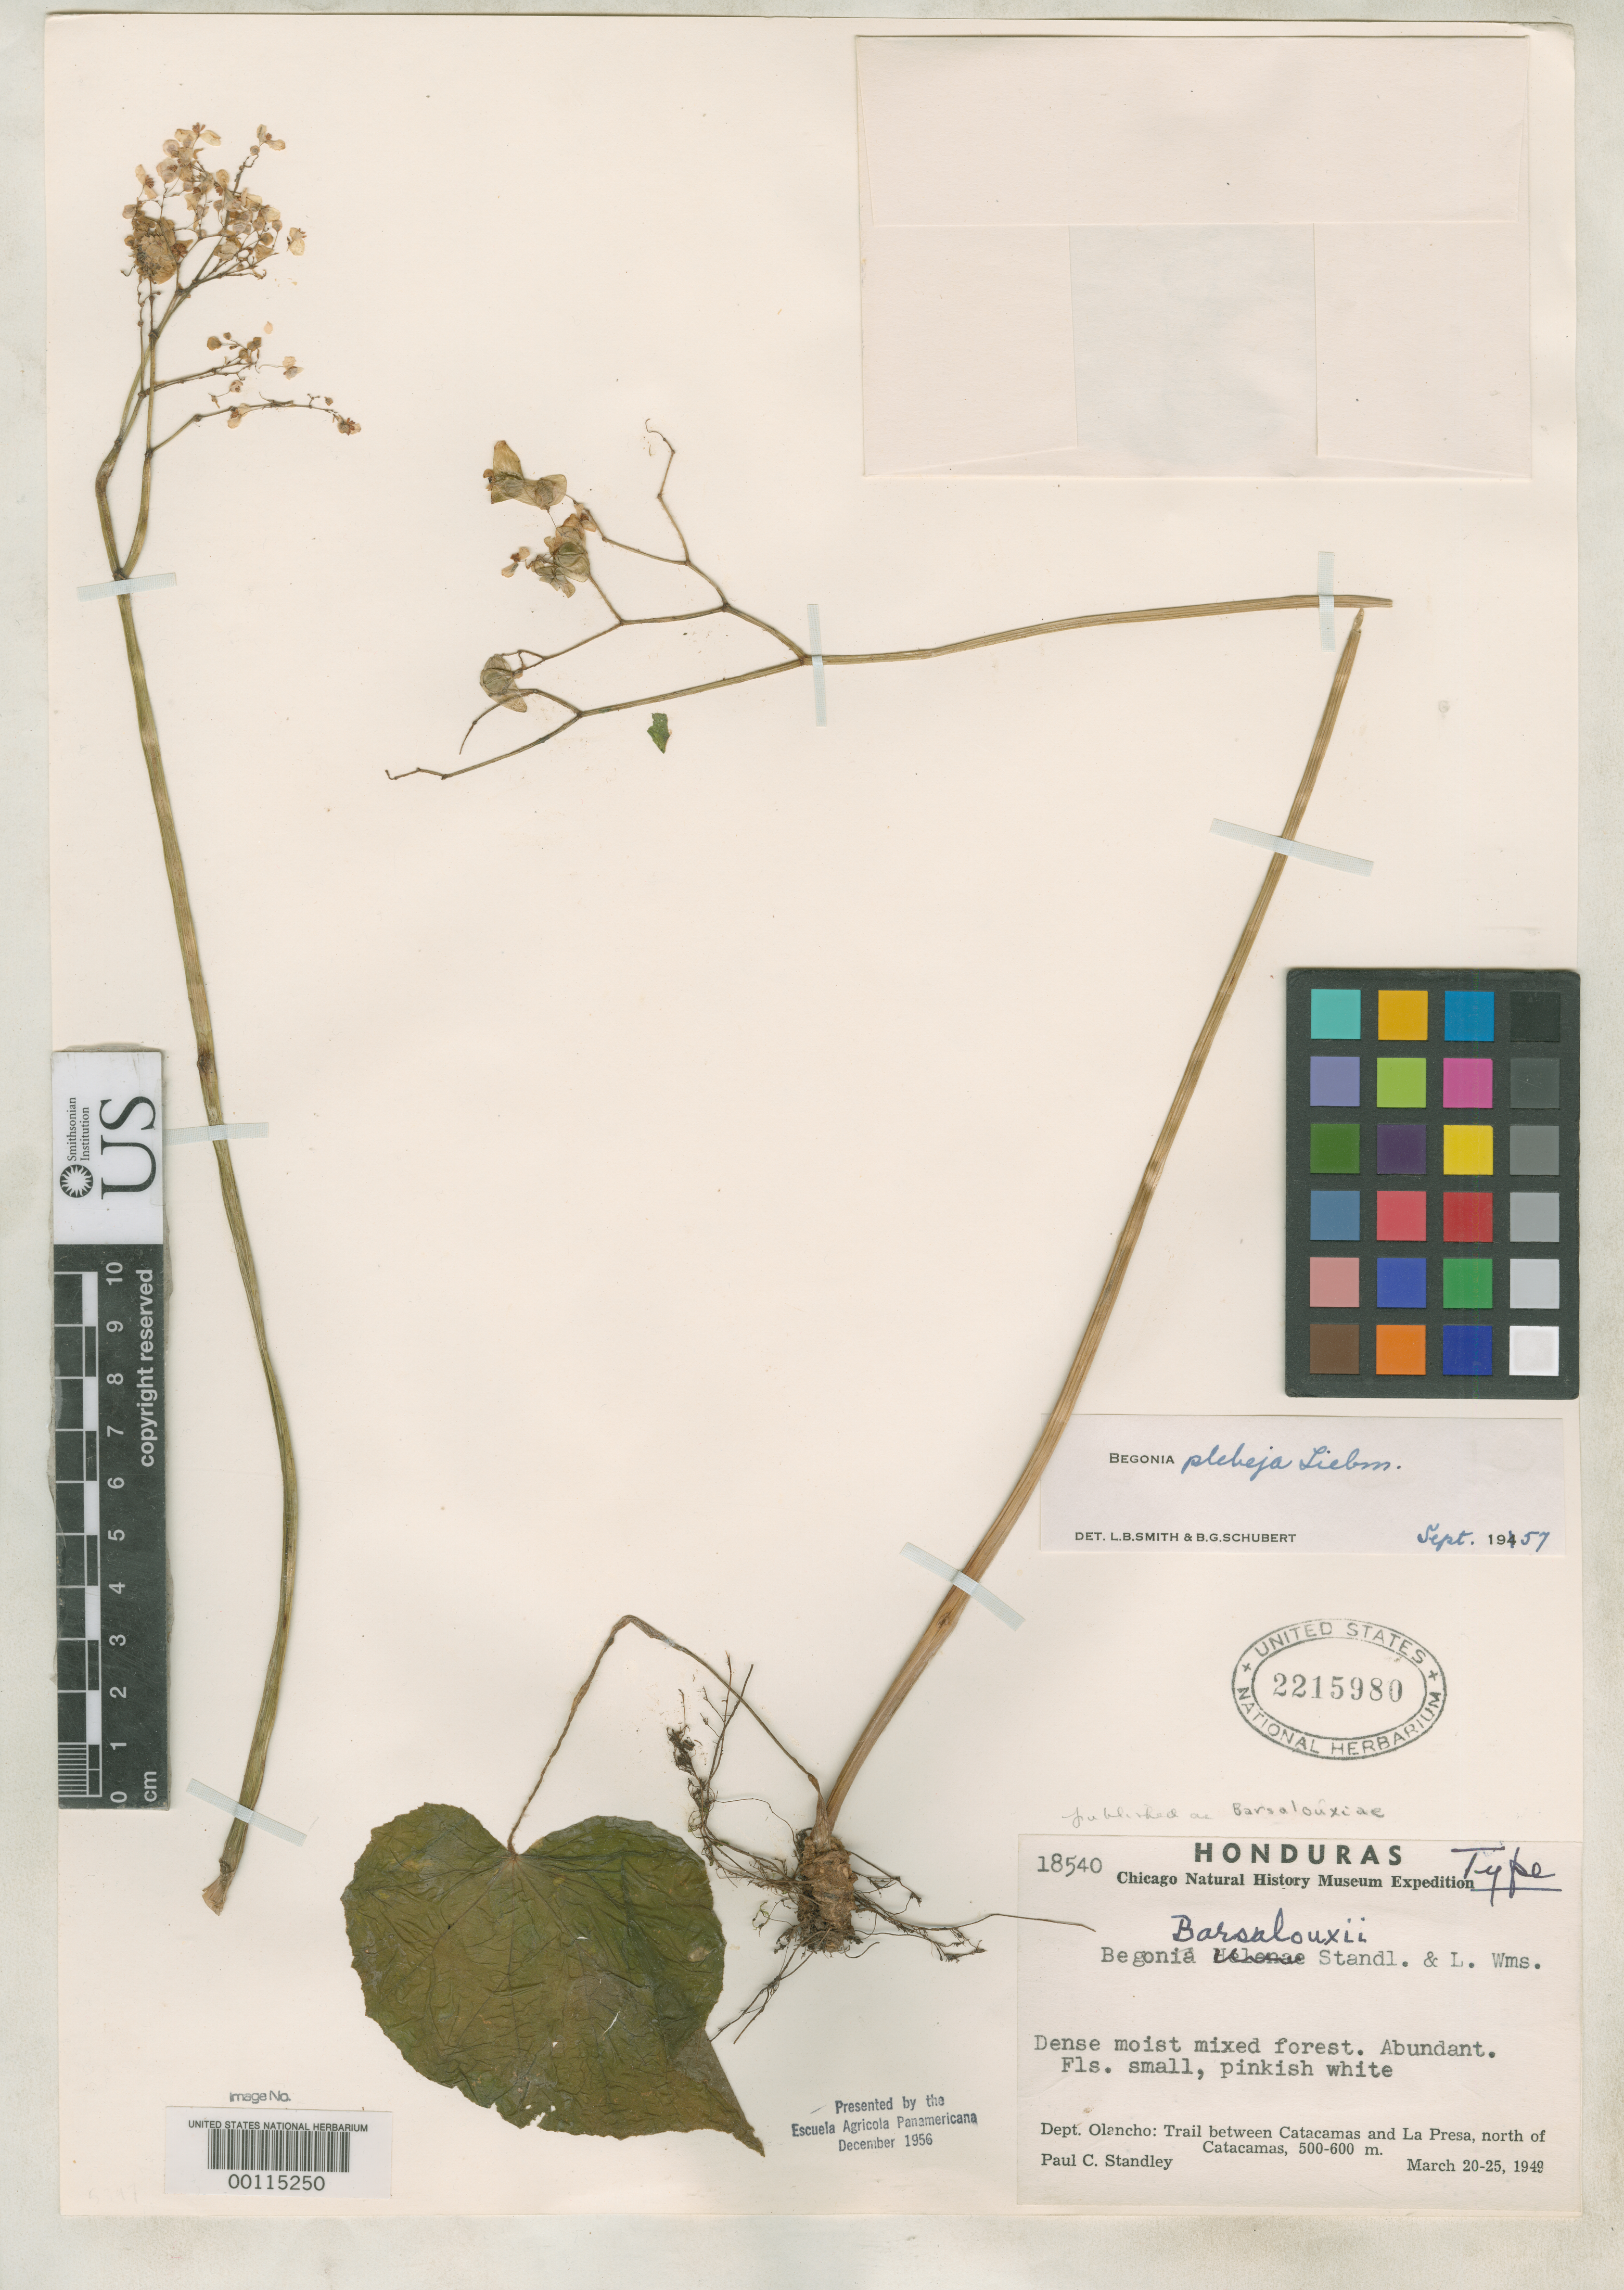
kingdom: Plantae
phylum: Tracheophyta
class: Magnoliopsida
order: Cucurbitales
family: Begoniaceae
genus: Begonia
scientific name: Begonia barsalouxiae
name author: Standl. & L.O. Williams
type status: Holotype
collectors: P. C. Standley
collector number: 18540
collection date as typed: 20 Mar 1949 to 25 Mar 1949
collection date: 1949-03-20/1949-03-25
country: Honduras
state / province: Olancho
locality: Near Catacamas, between Catacamas & La Presa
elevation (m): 600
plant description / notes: Holotype ex EAP. See Dorr 2009 regarding transfer of types from EAP to US.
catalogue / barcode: US 2215980